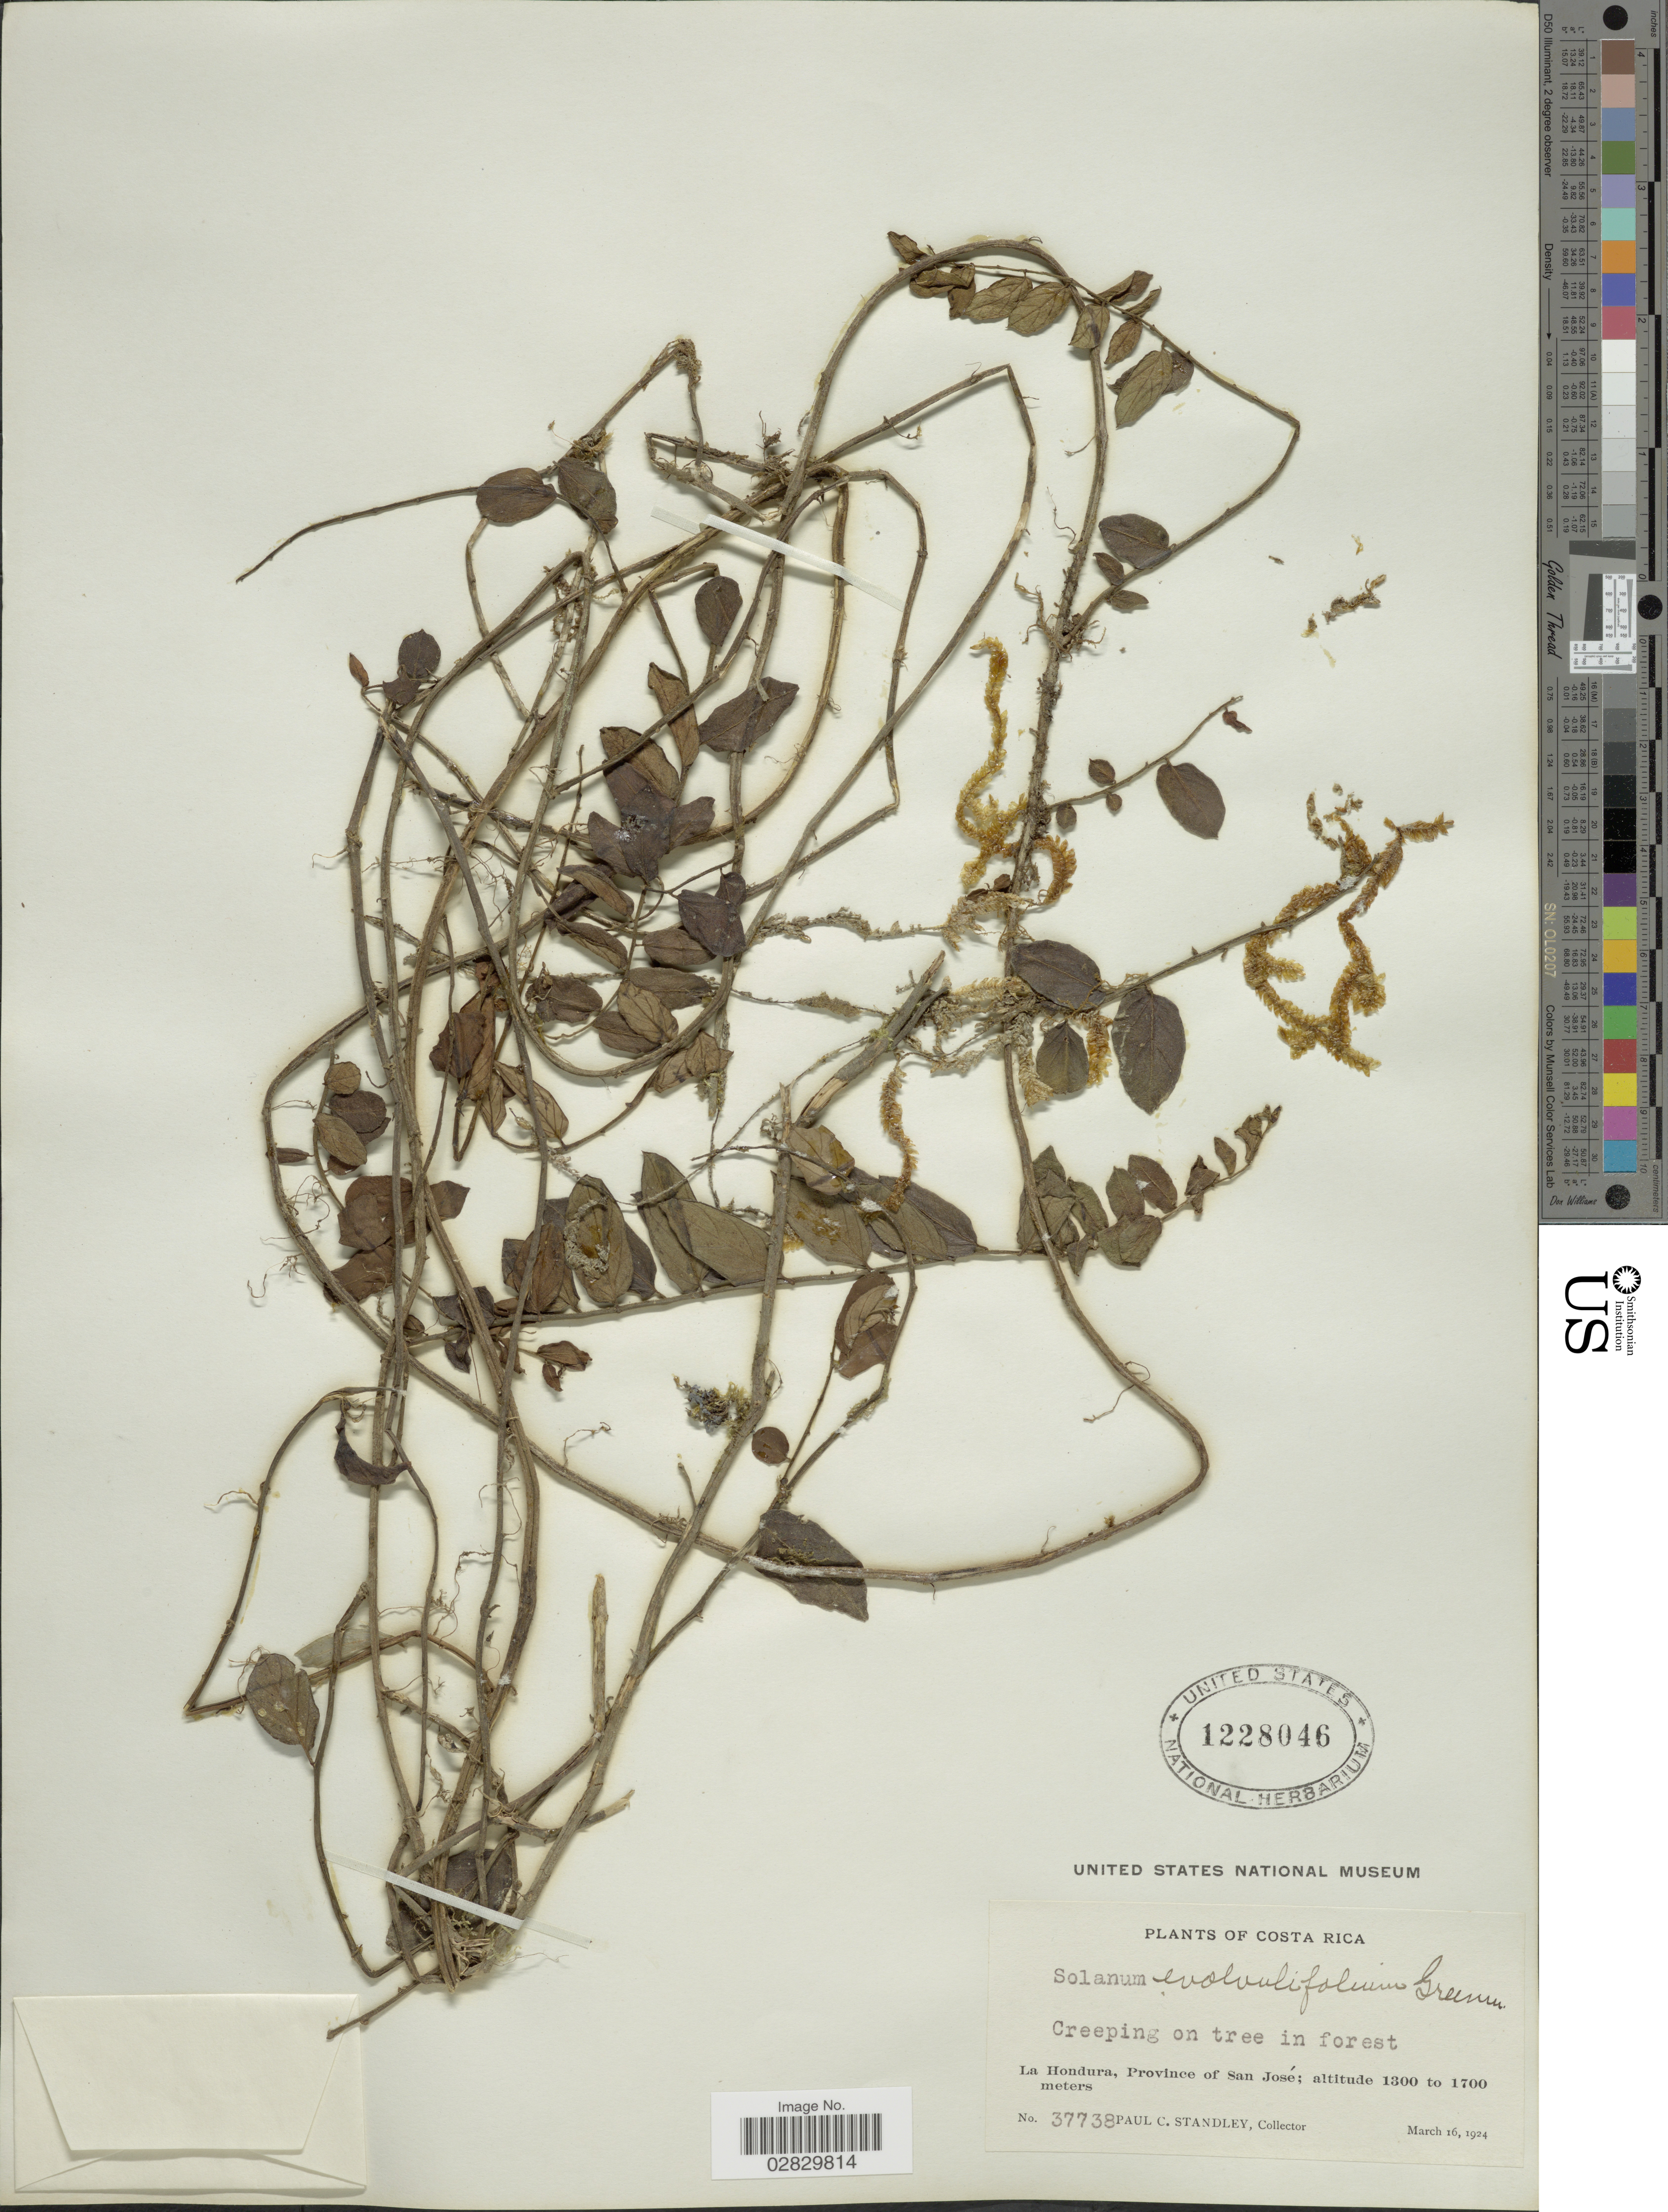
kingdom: Plantae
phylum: Tracheophyta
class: Magnoliopsida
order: Solanales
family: Solanaceae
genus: Solanum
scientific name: Solanum evolvulifolium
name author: Greenm. ex Donn. Sm.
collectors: P. C. Standley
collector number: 37738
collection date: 1924-03-16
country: Costa Rica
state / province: San José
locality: La Hondura.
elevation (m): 1300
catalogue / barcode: US 1228046